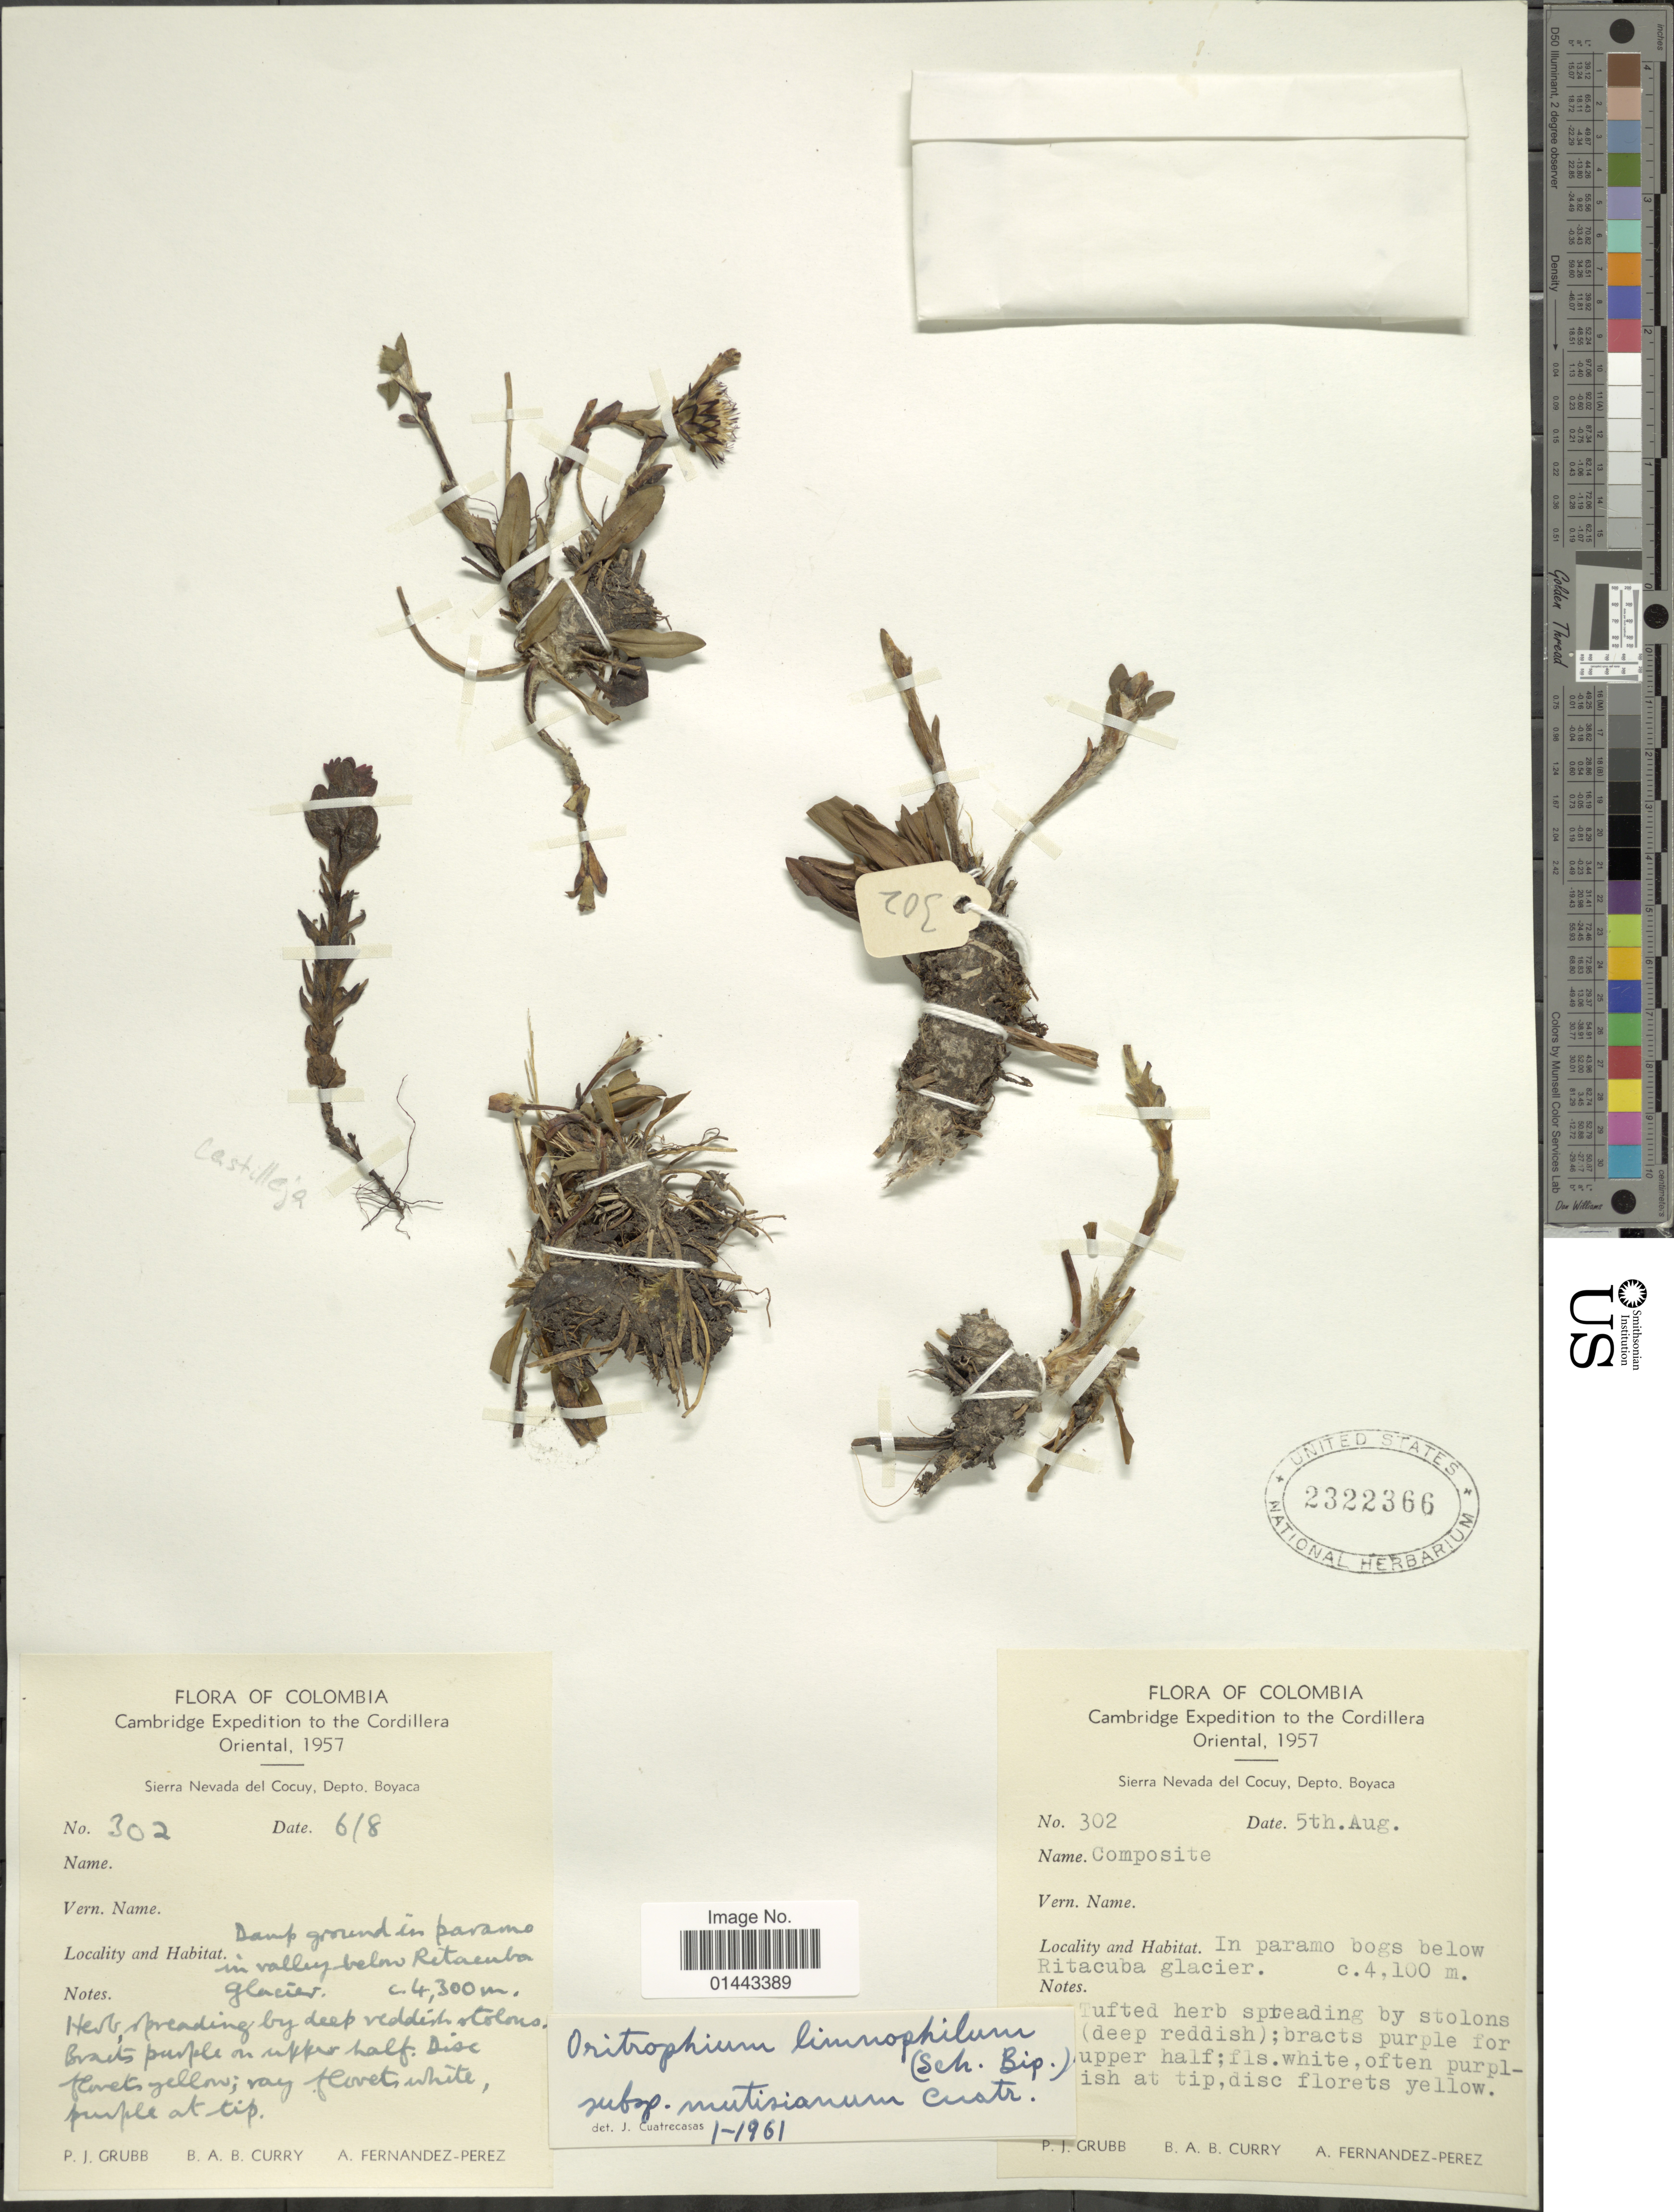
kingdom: Plantae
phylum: Tracheophyta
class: Magnoliopsida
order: Asterales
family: Asteraceae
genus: Oritrophium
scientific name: Oritrophium limnophilum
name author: (Sch. Bip.) Cuatrec.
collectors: P. J. Grubb, B. A. B. Curry & A. Fernández-Pérez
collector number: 302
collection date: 1957-08-05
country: Colombia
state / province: Boyacá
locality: Cordillera Oriental, Sierra Nevada del Cocuy, in paramo bogs below Ritacuba glacier, damp ground in paramo in valley.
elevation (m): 4100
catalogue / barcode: US 2322366